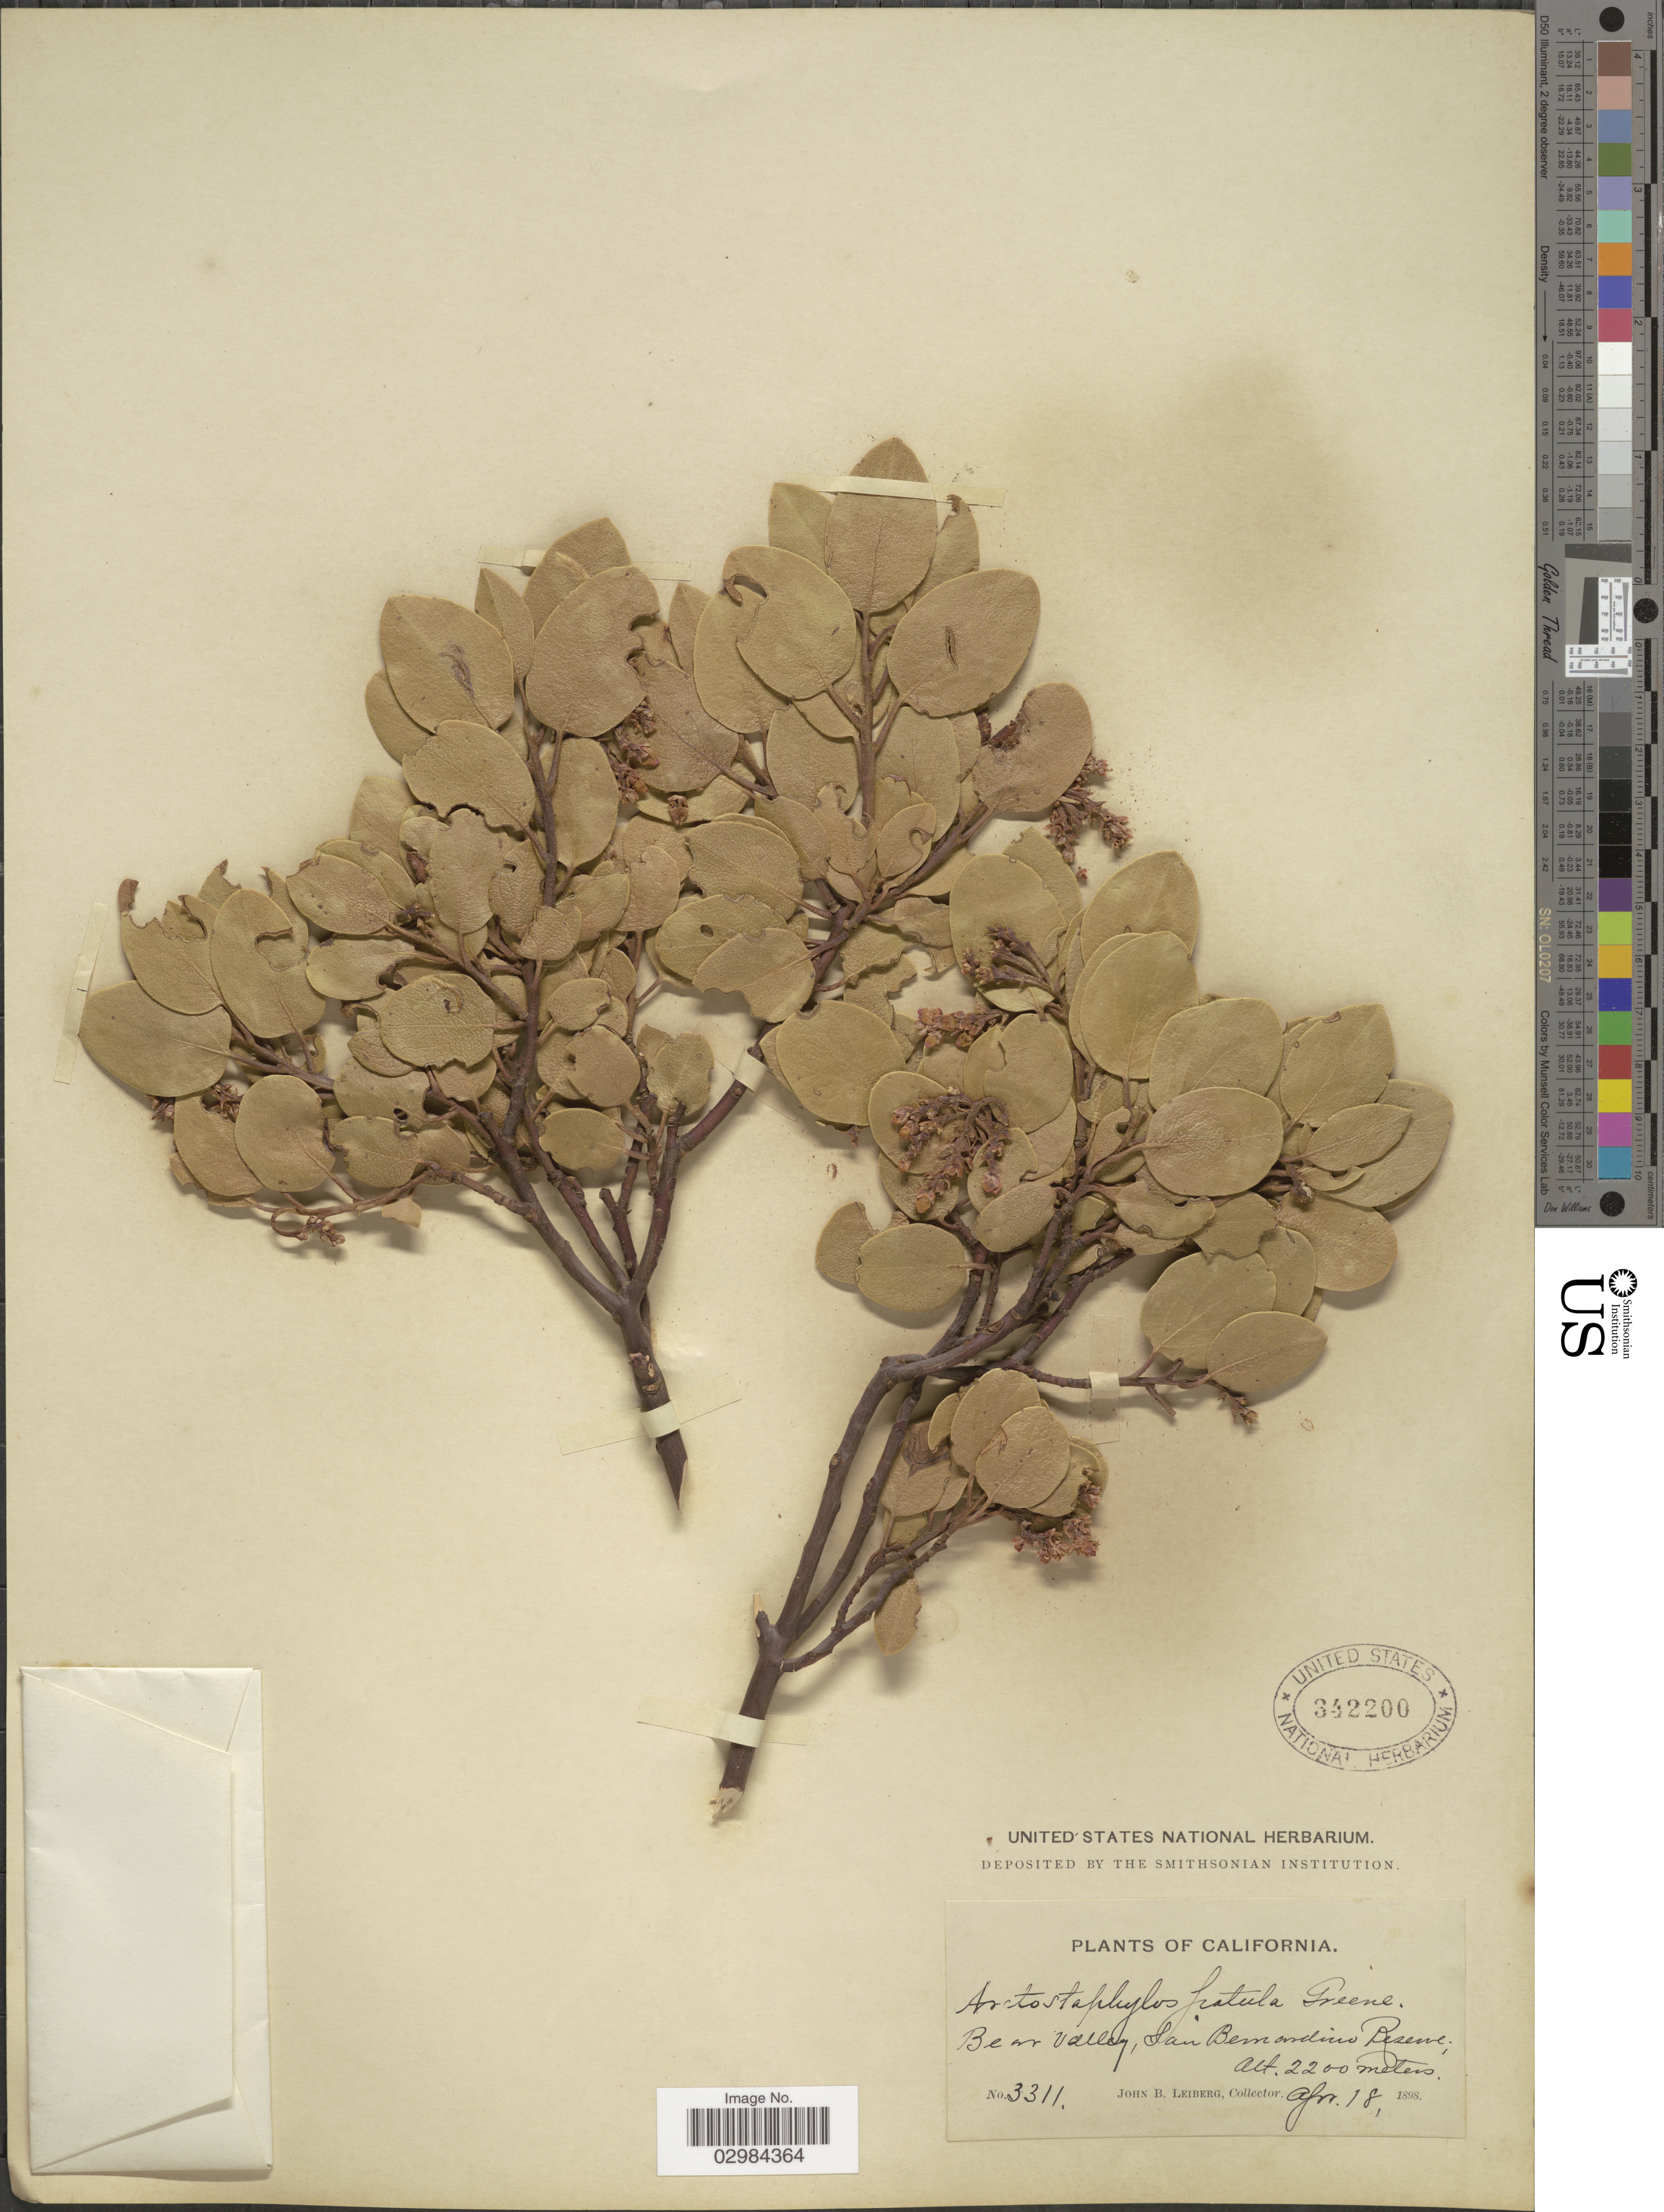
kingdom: Plantae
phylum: Tracheophyta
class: Magnoliopsida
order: Ericales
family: Ericaceae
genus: Arctostaphylos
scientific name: Arctostaphylos patula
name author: Greene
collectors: J. B. Leiberg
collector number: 3311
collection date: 1898-04-18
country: United States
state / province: California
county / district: San Bernardino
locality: Bear Valley, San Bernardino Reserve.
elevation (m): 2200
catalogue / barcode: US 342200